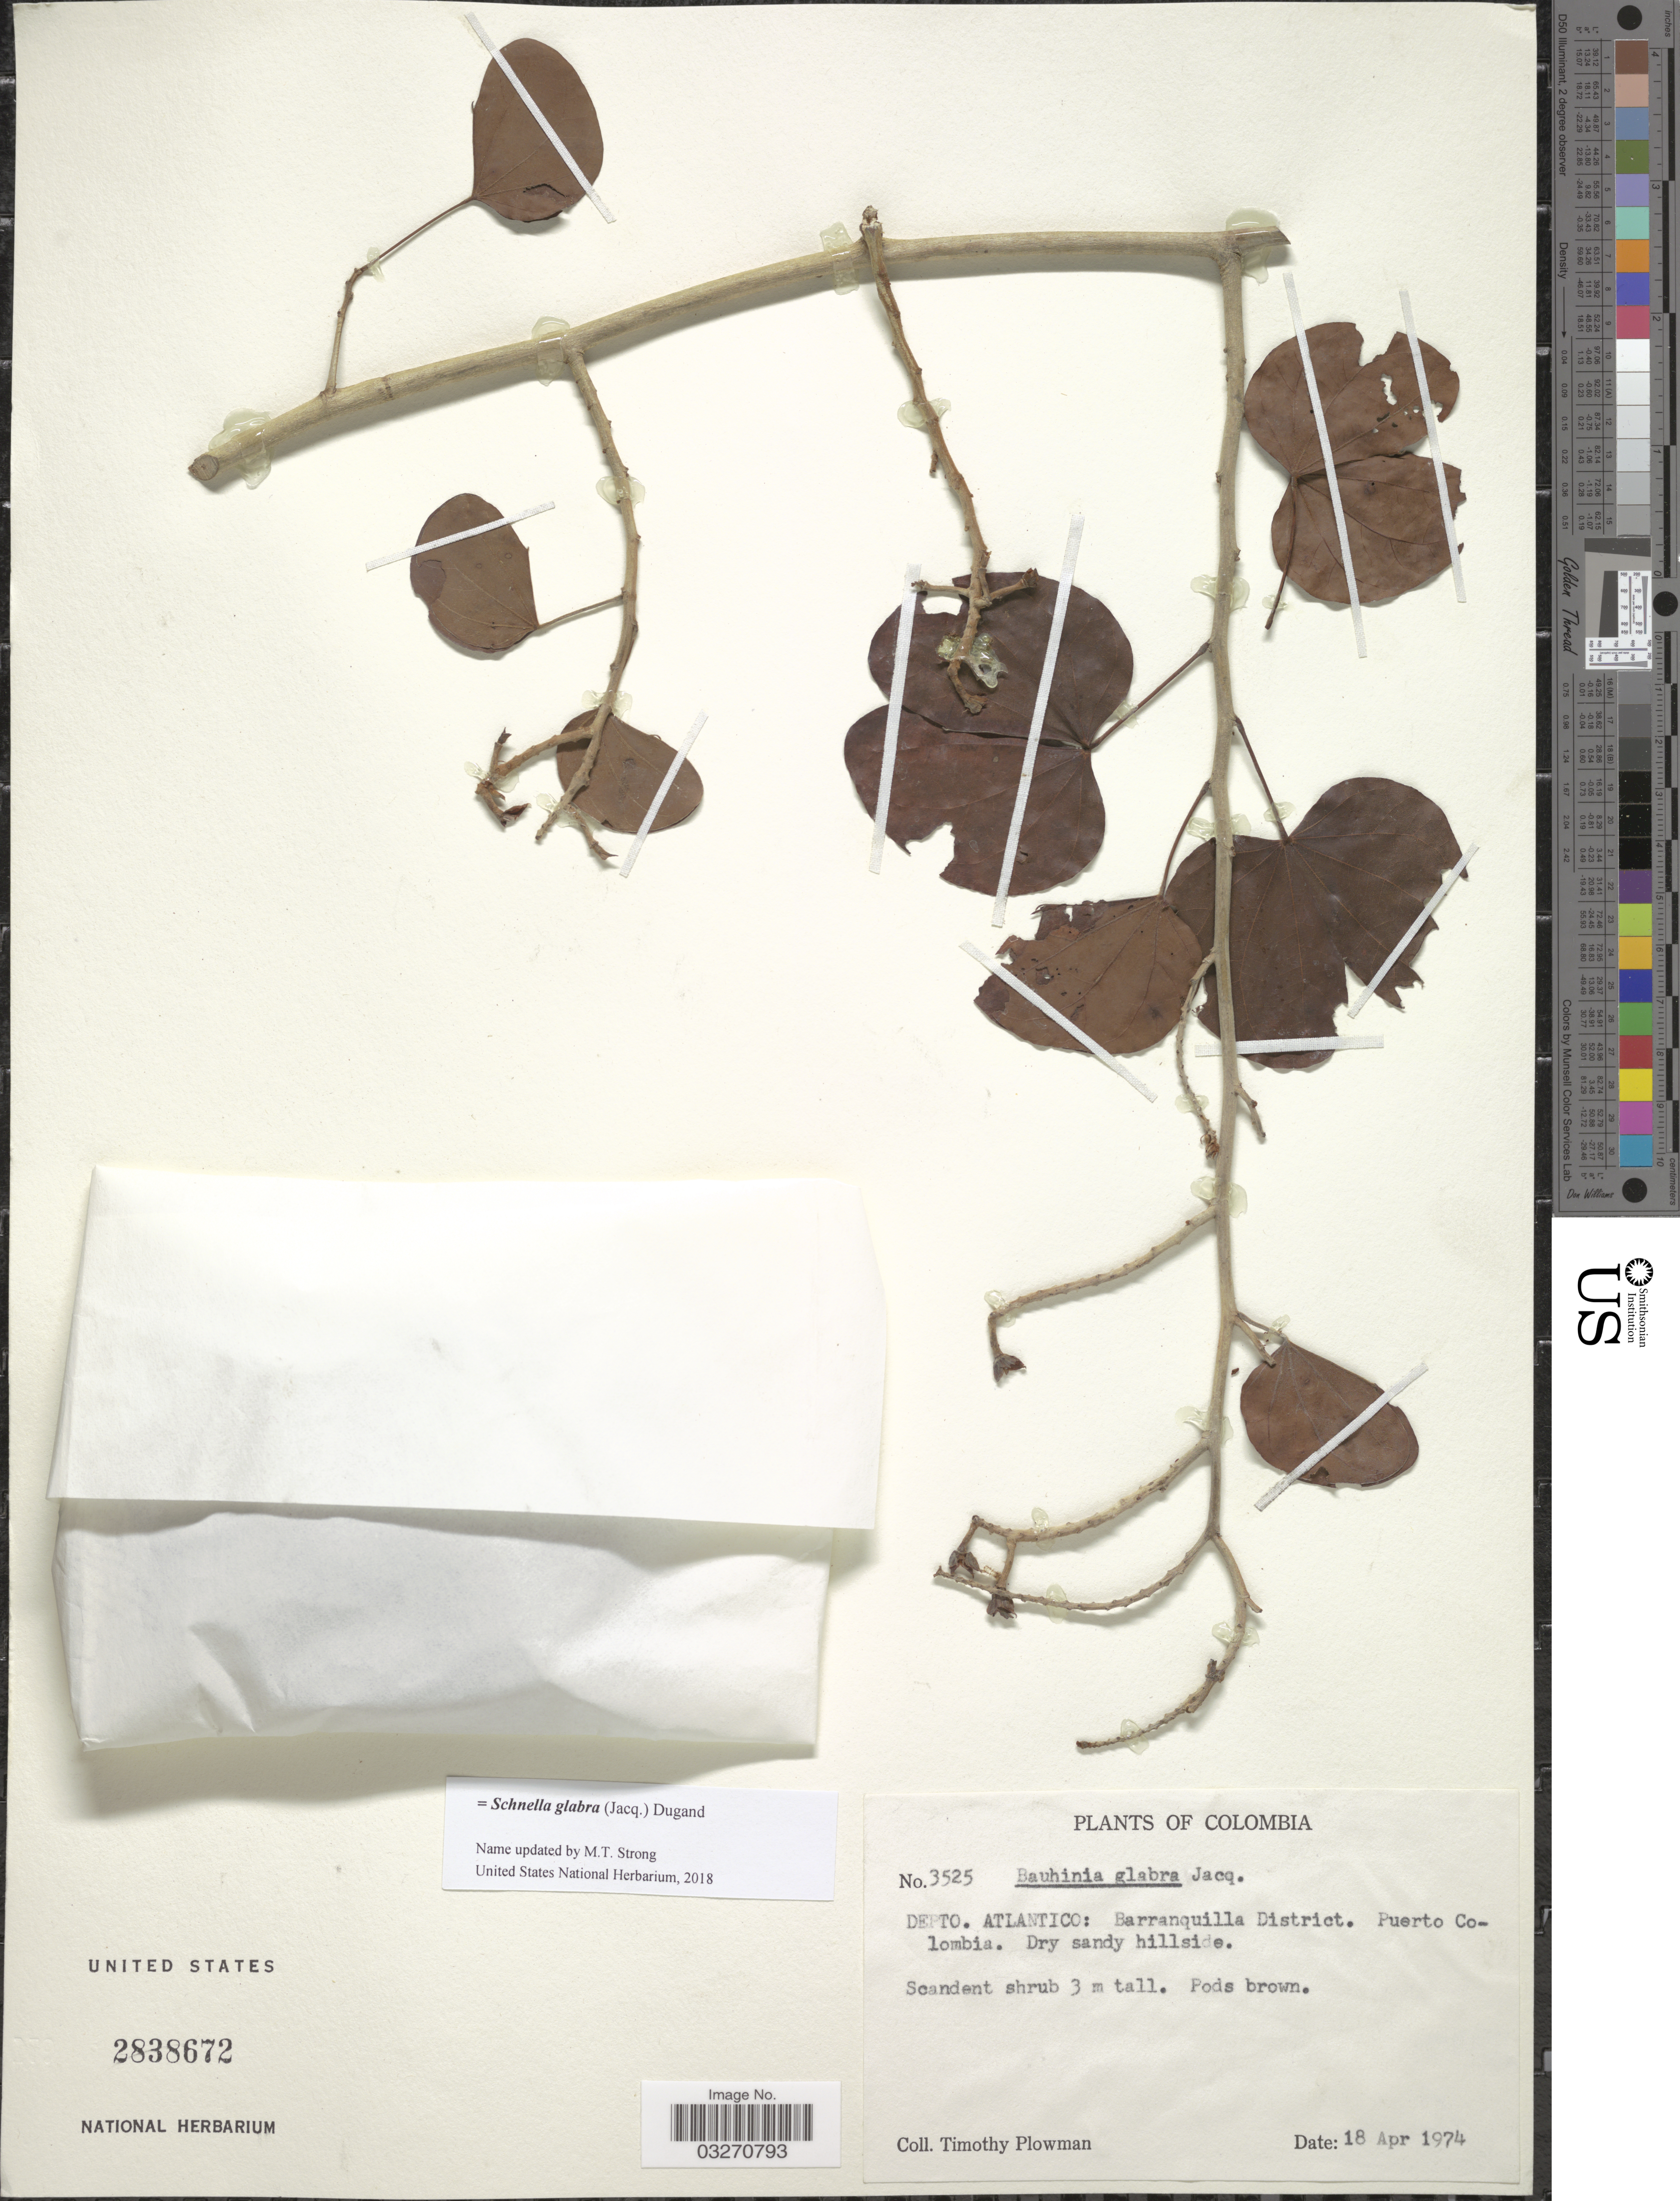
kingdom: Plantae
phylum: Tracheophyta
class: Magnoliopsida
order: Fabales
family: Fabaceae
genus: Schnella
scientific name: Schnella glabra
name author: (Jacq.) Dugand G.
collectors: T. Plowman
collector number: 3525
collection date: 1974-04-18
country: Colombia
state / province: Atlántico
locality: Depto. Atlantico: Barranquilla District. Puerto Colombia.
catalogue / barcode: US 2838672